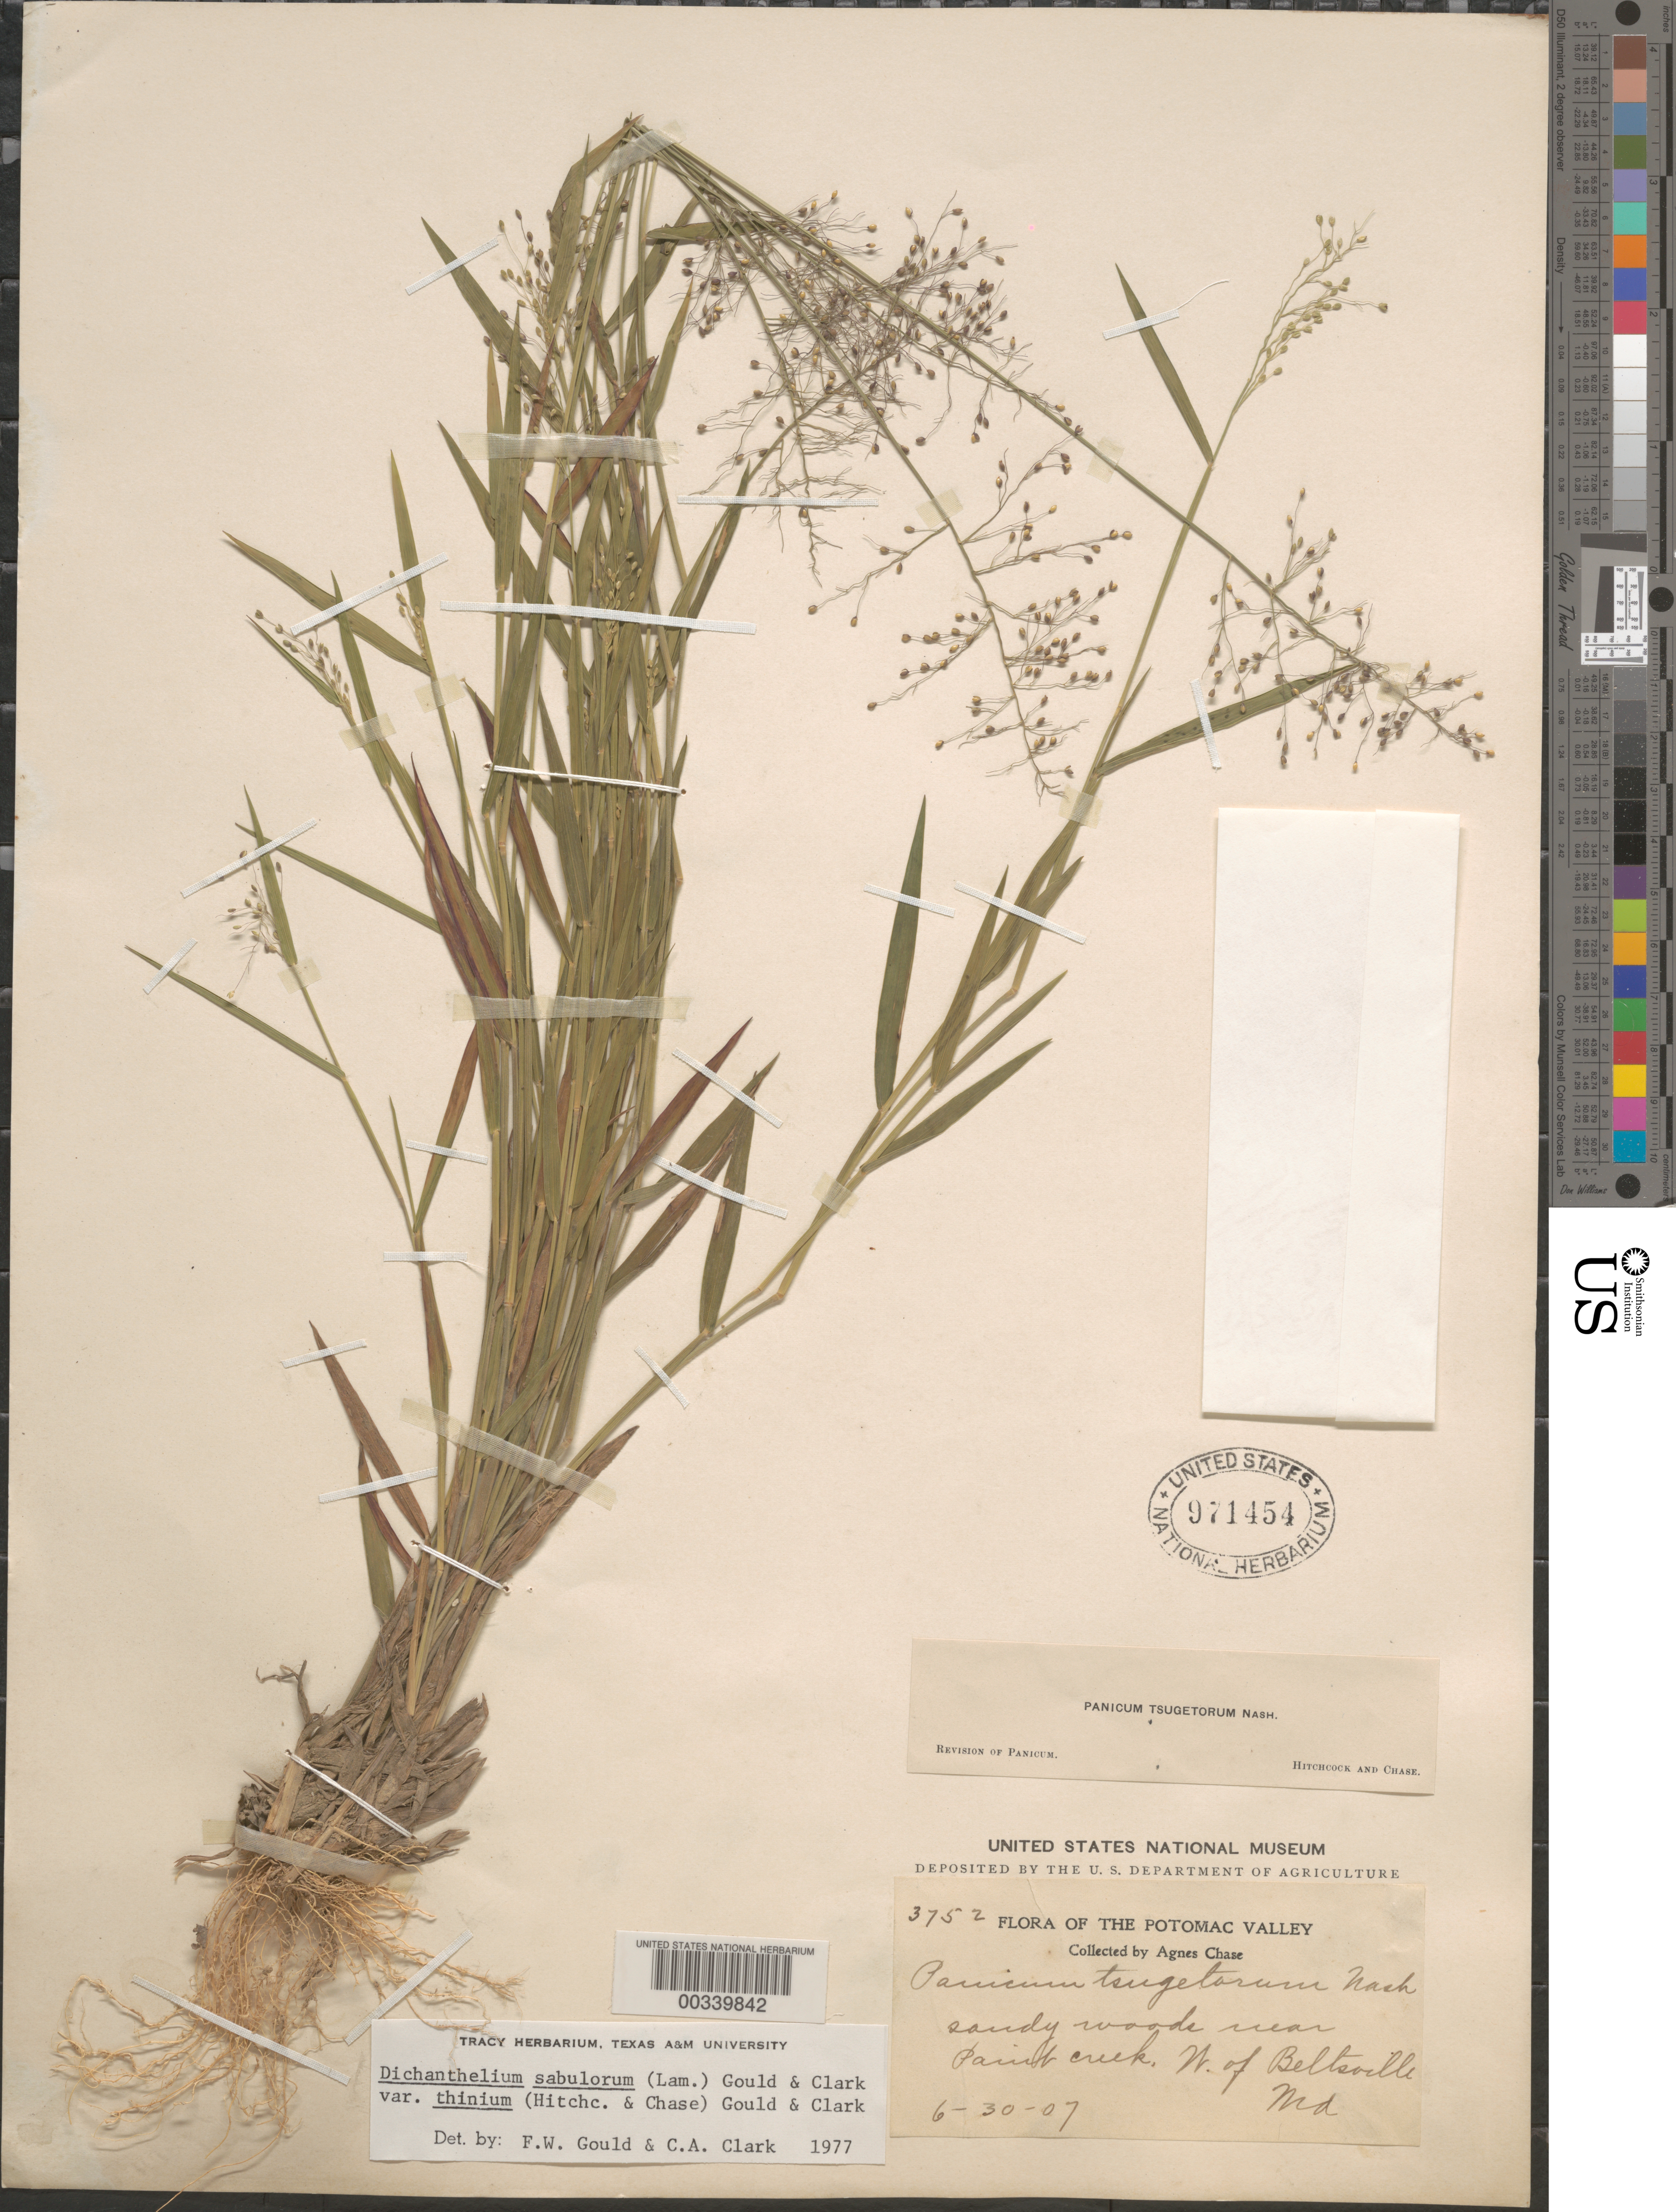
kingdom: Plantae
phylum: Tracheophyta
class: Liliopsida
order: Poales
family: Poaceae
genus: Dichanthelium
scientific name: Dichanthelium sabulorum var. thinium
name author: (Hitchc. & Chase) Gould & C.A. Clark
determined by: Gould, F. W.; Clark, C. A.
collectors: A. Chase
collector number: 3752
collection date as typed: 30 Jun 1907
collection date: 1907-06-30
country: United States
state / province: Maryland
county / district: Prince George's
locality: West of Beltsville, Paint Creek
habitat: Sandy woods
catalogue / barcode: US 971454